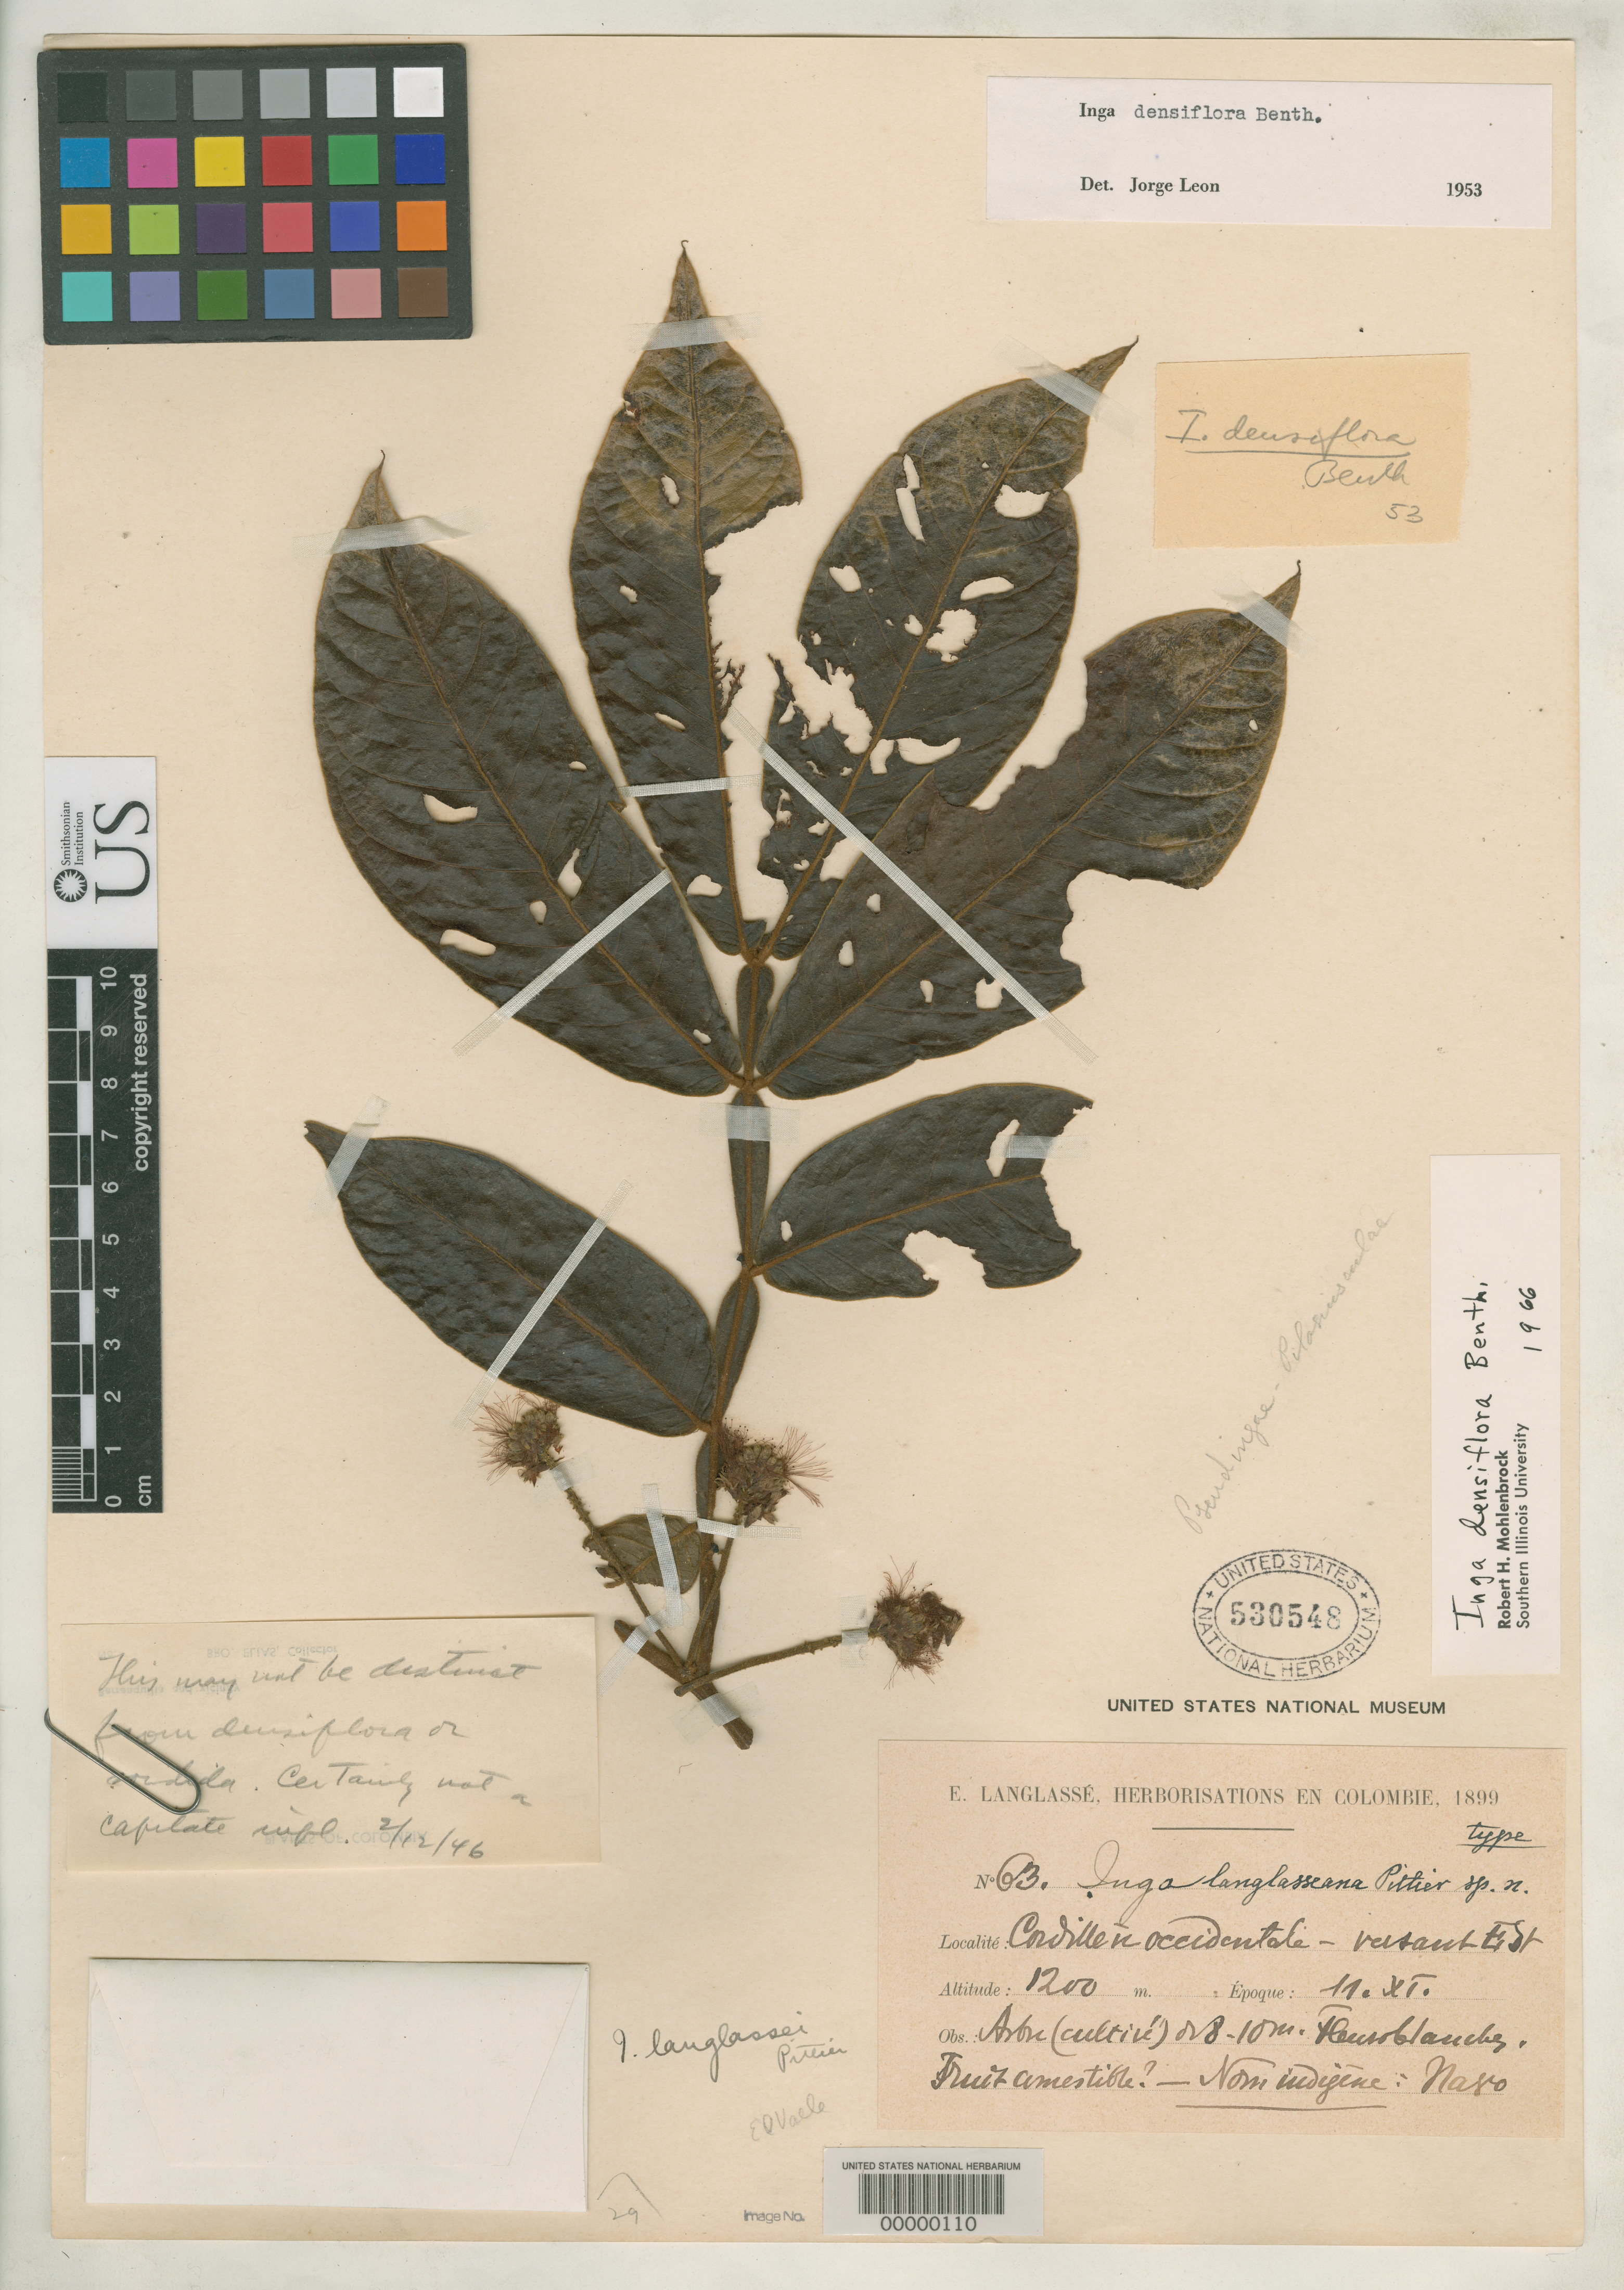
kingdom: Plantae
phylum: Tracheophyta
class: Magnoliopsida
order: Fabales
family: Fabaceae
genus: Inga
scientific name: Inga langlasseana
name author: Pittier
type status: Holotype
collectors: E. Langlassé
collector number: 63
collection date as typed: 11 Nov 1899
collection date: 1899-11-11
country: Colombia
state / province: Valle del Cauca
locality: Western Cordillera.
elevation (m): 1200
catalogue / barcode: US 530548